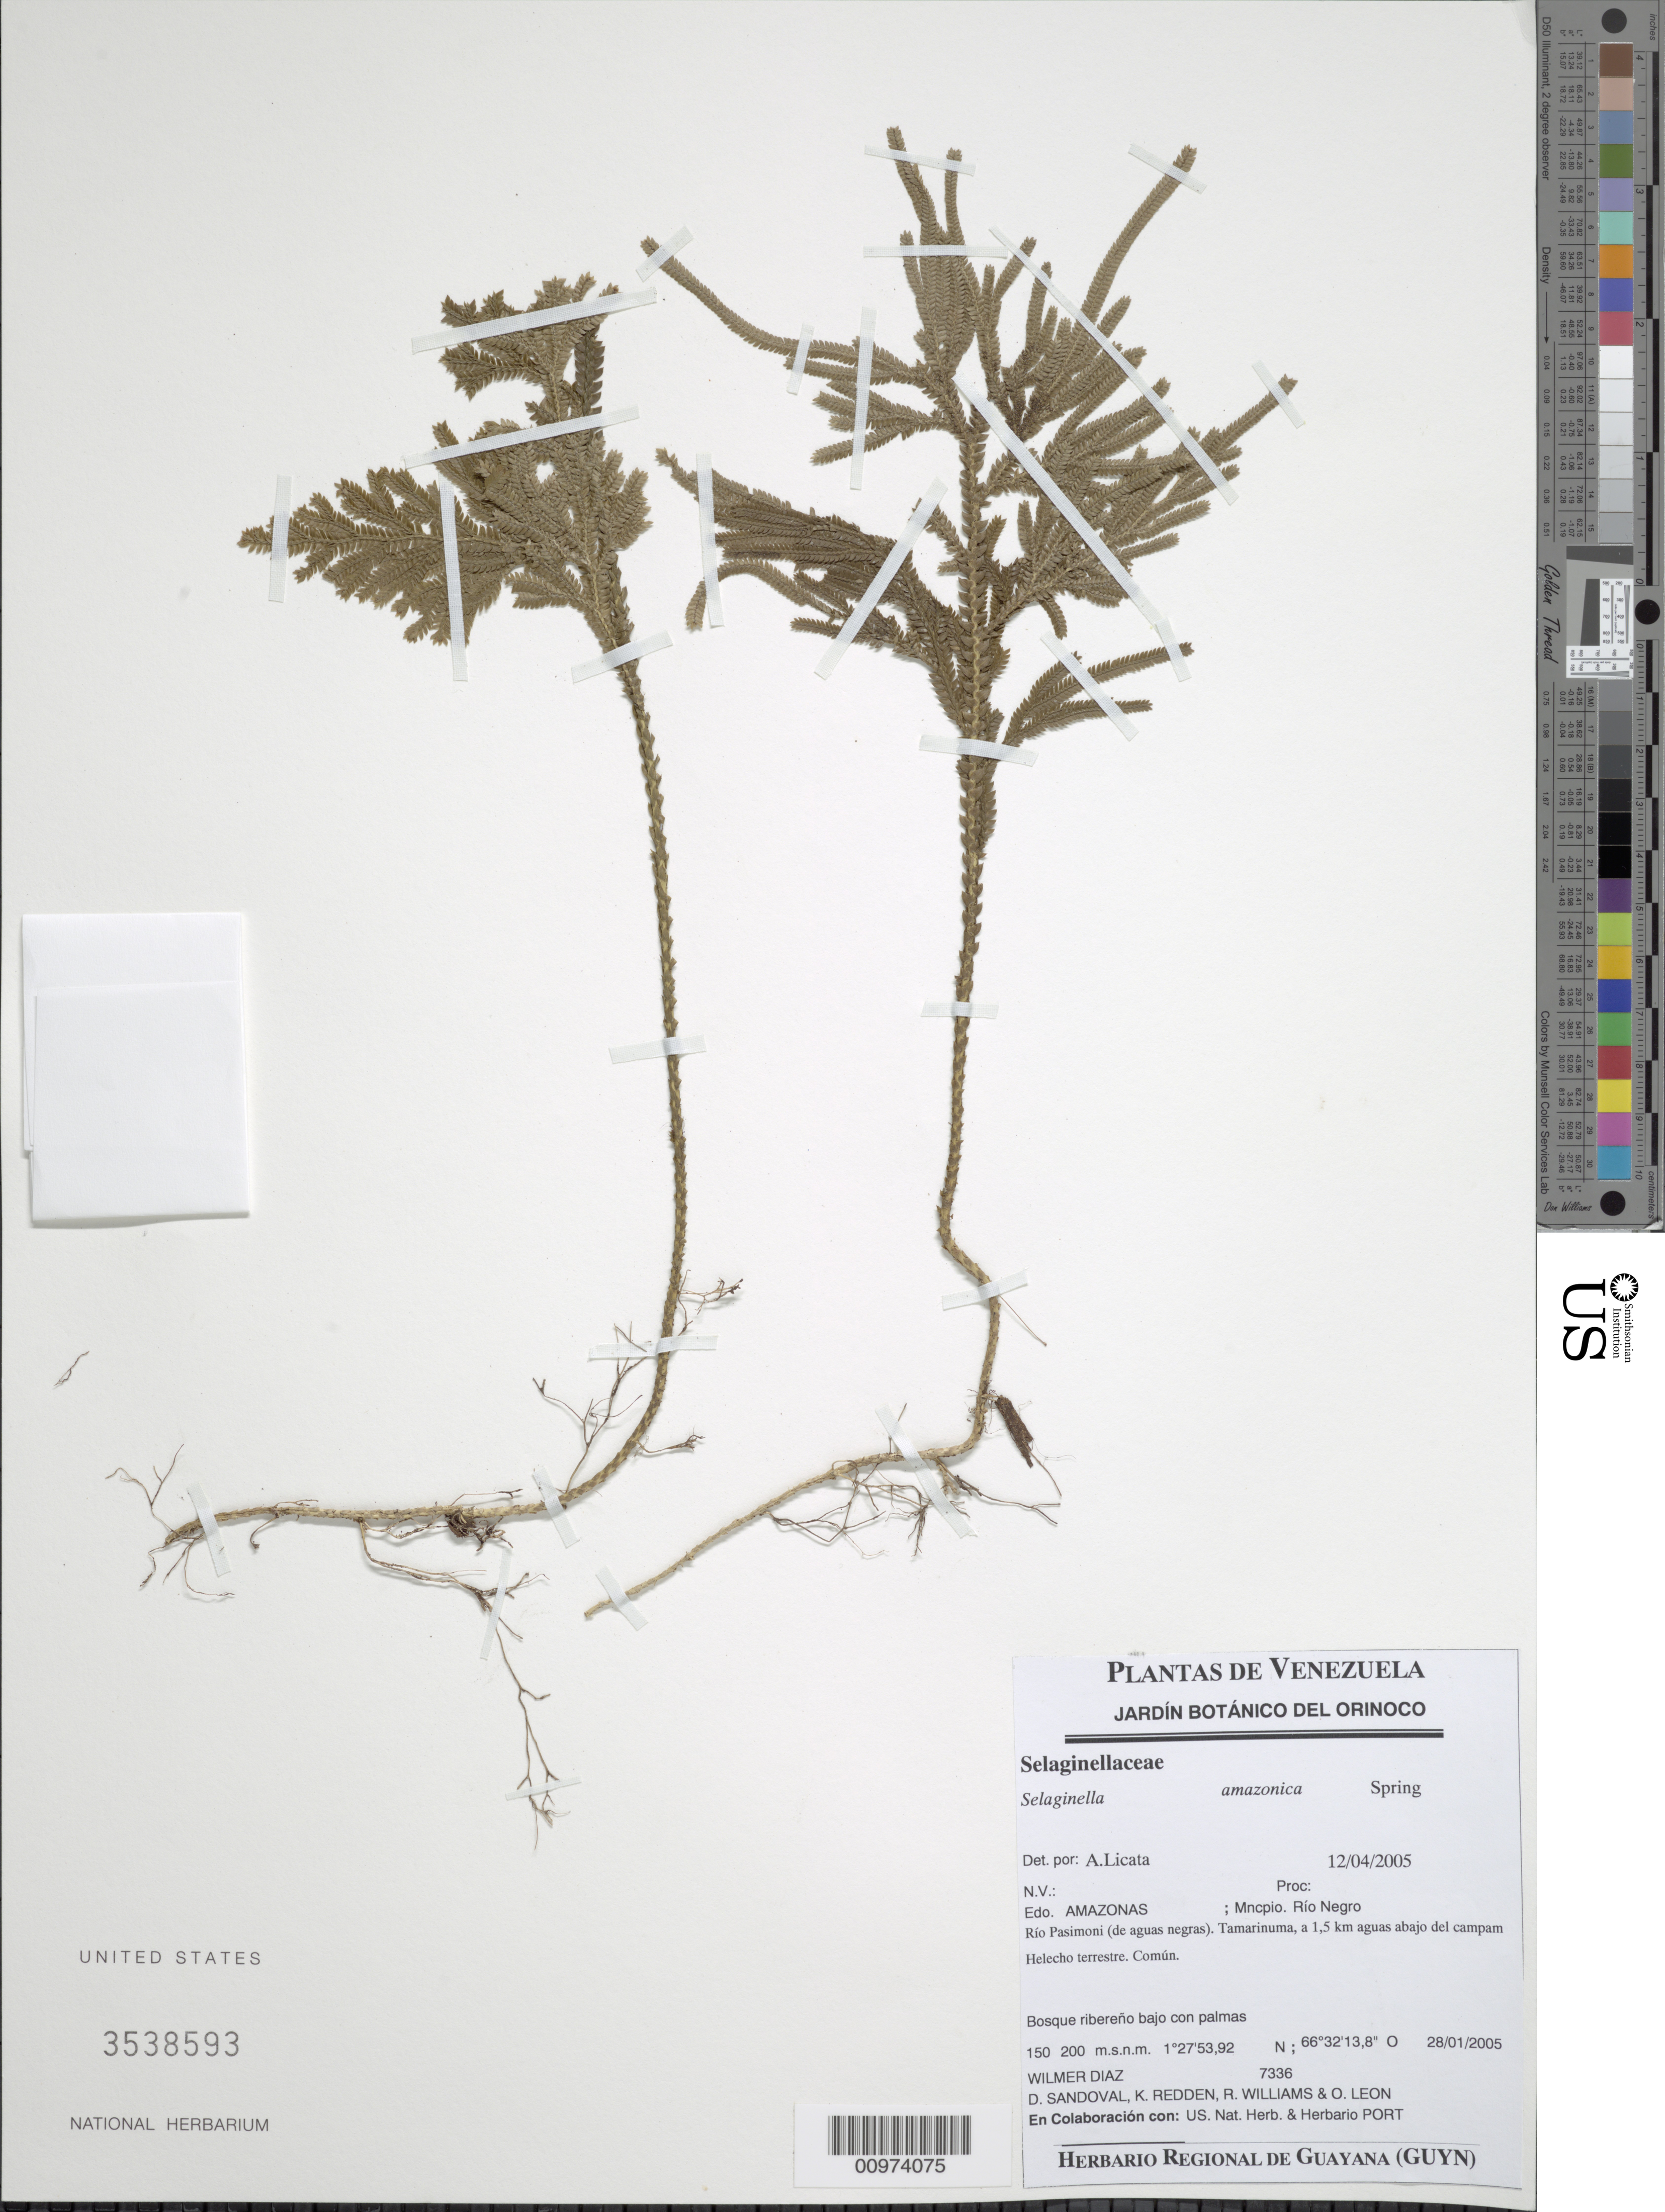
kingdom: Plantae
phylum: Tracheophyta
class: Lycopodiopsida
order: Selaginellales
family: Selaginellaceae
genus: Selaginella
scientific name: Selaginella amazonica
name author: Spring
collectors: W. Díaz P., D. Sandoval, K. M. Redden, R. Wiliams & et al.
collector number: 7336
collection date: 2005-01-28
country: Venezuela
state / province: Amazonas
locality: Edo. Amazonas; Mncpio. Rio Negro. Rio Pasimoni (de aguas negras). Tamarinuma, a 1,5 km aguas abajo del campam.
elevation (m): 150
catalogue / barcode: US 3538593